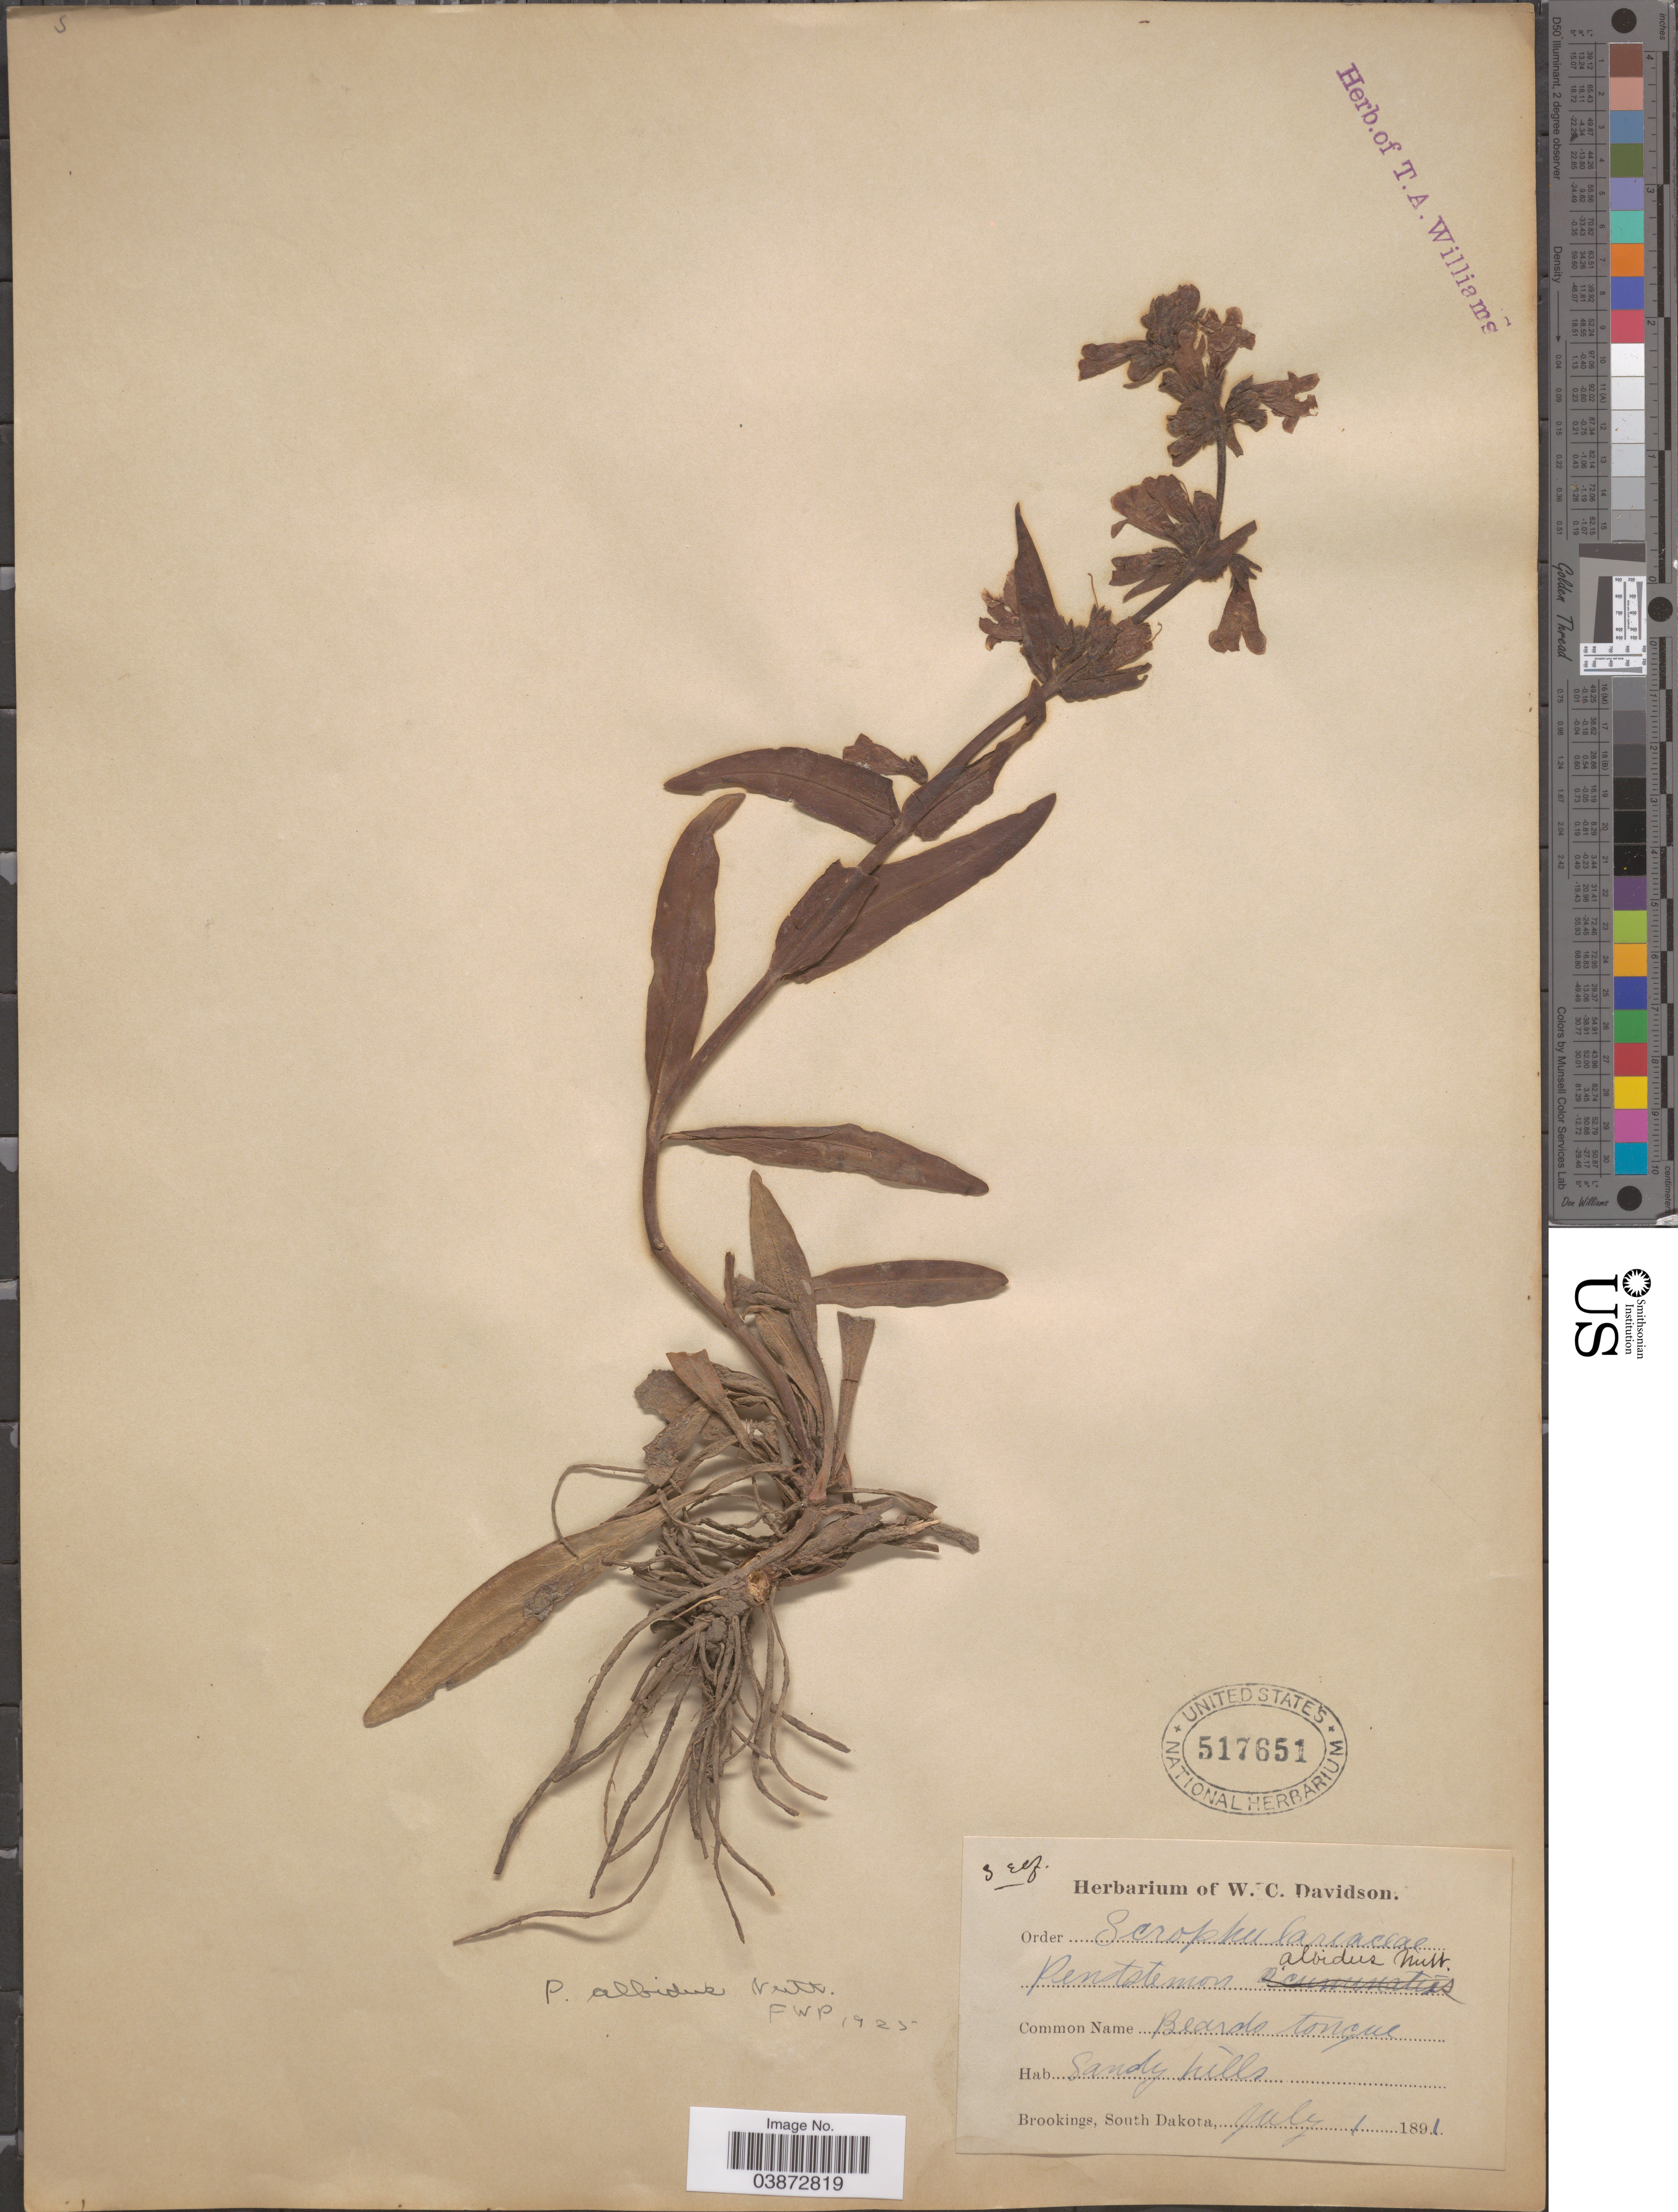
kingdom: Plantae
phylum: Tracheophyta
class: Magnoliopsida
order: Lamiales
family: Plantaginaceae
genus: Penstemon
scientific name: Penstemon albidus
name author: Nutt.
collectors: Ex Herb. W. C. Davidson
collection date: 1891-07-01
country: United States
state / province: South Dakota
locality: Beards tongue Sandy hills.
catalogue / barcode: US 517651